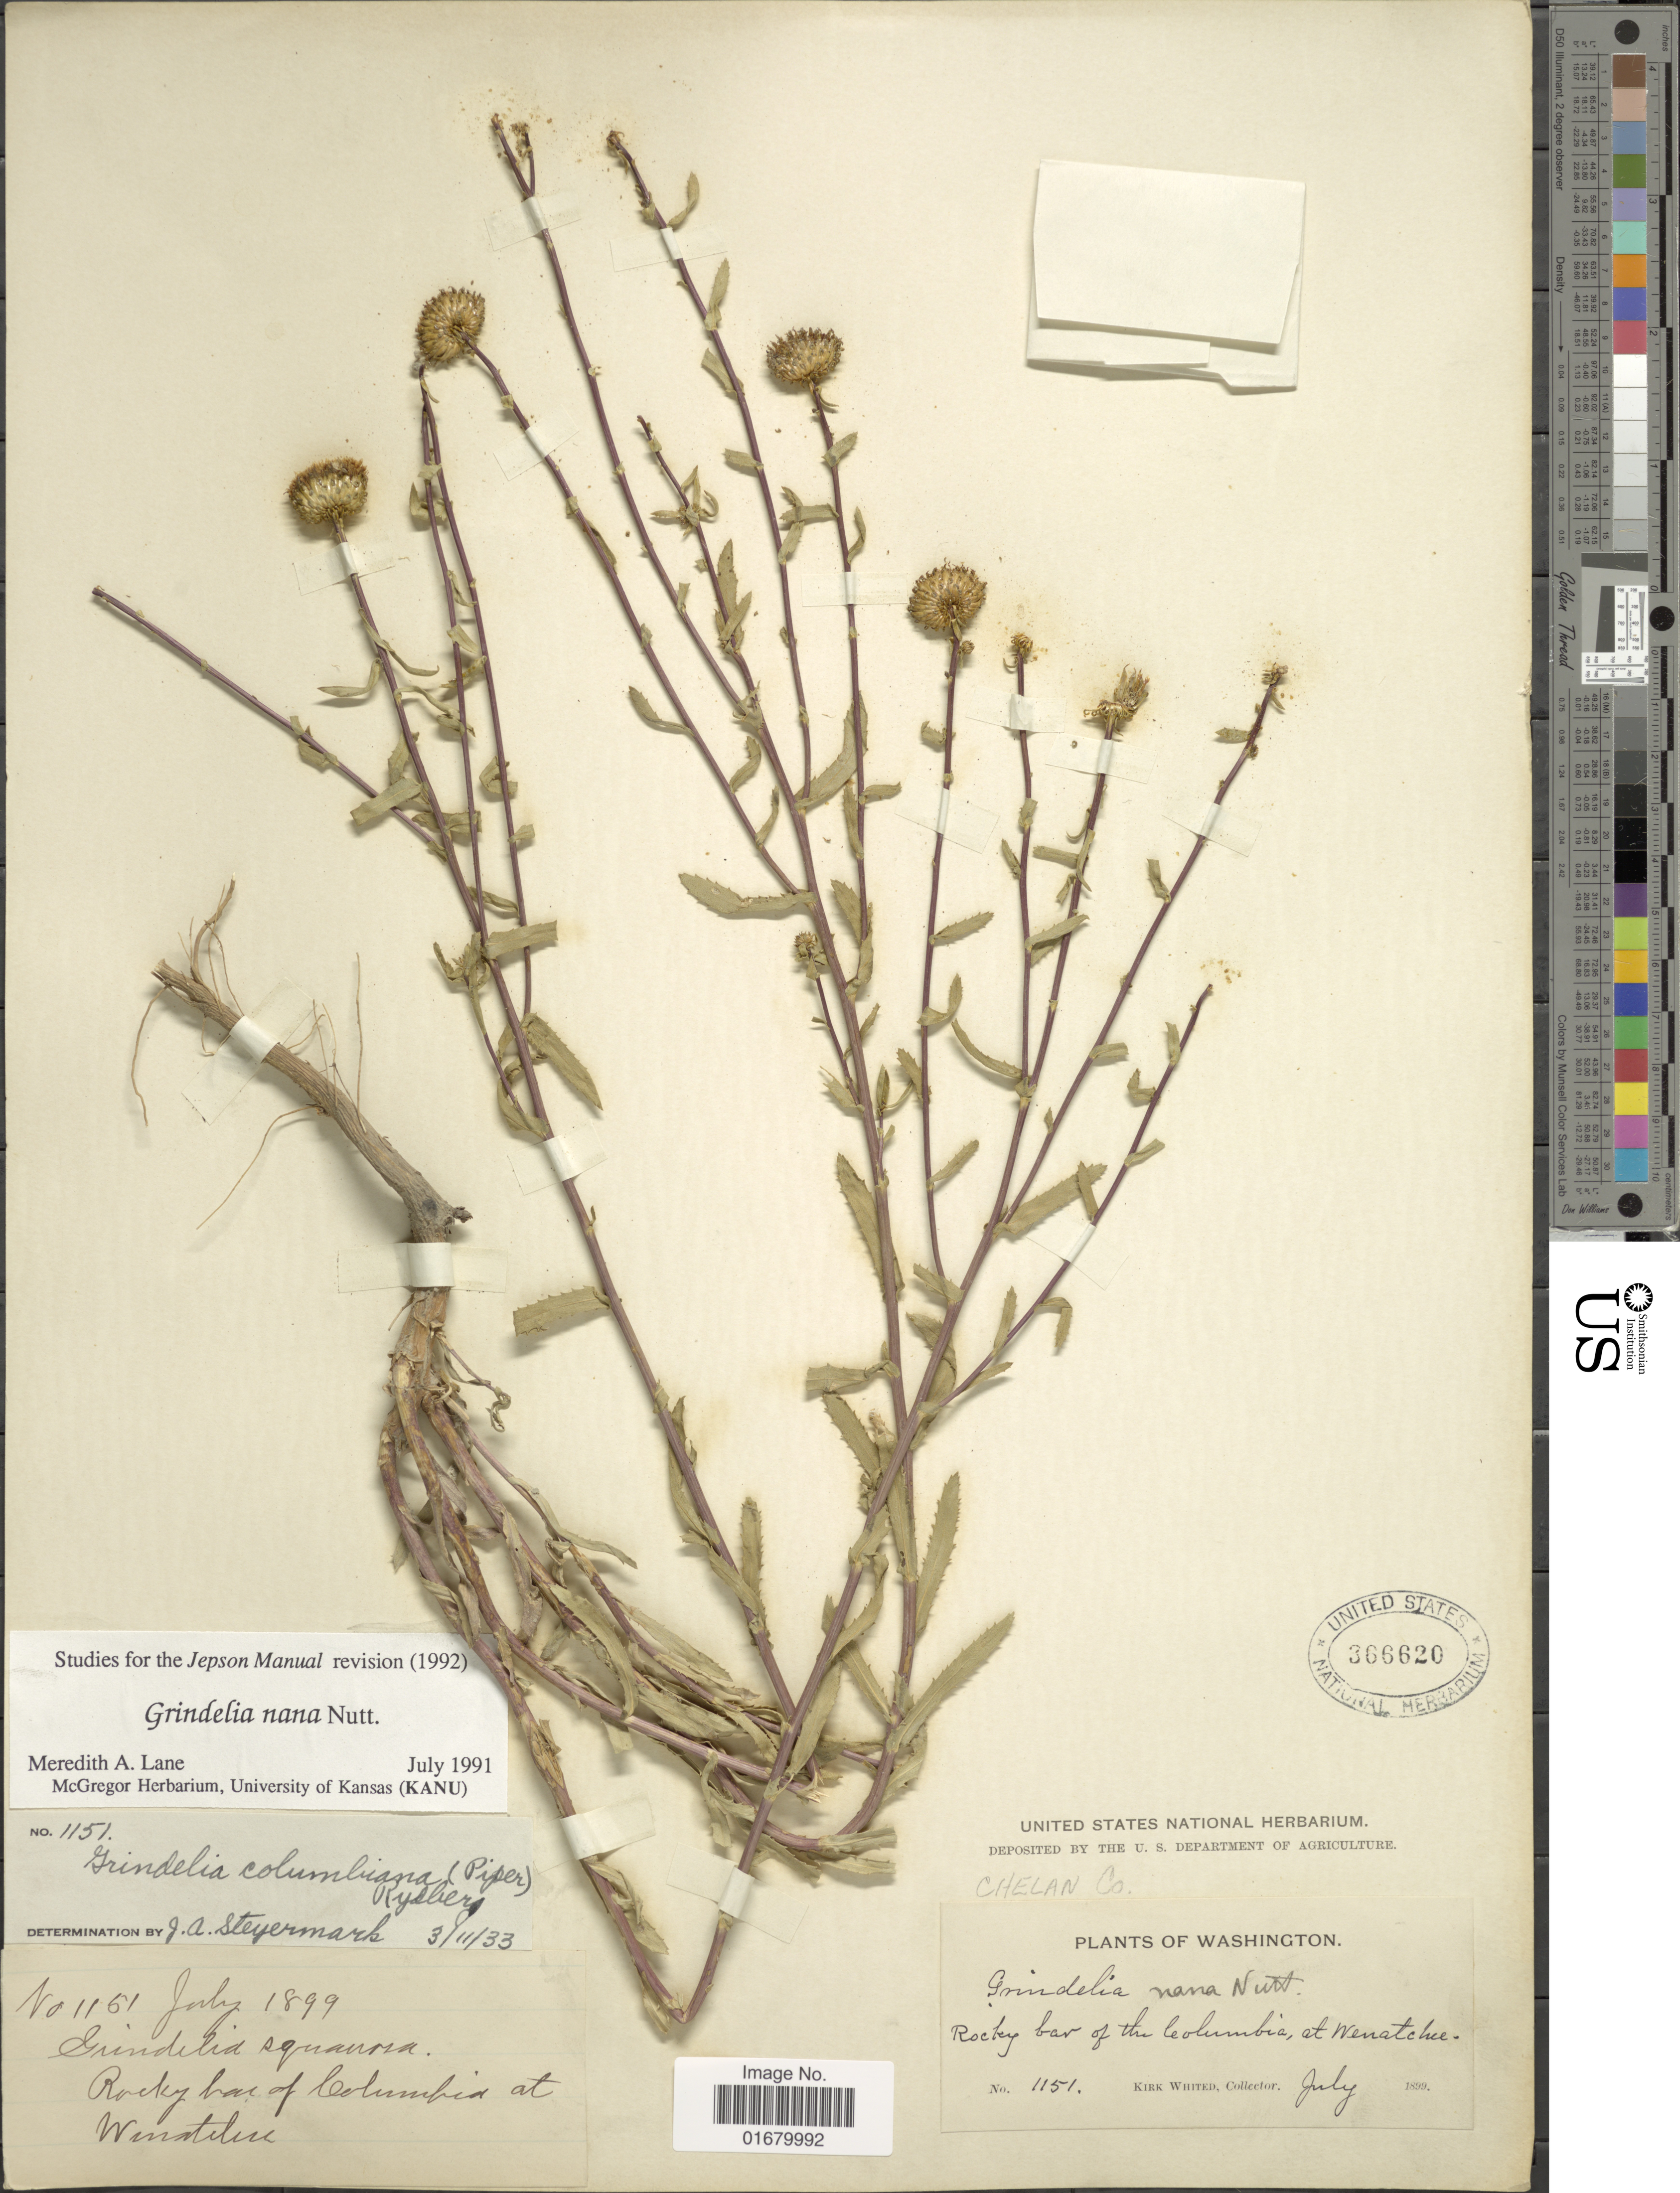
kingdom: Plantae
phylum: Tracheophyta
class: Magnoliopsida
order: Asterales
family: Asteraceae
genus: Grindelia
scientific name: Grindelia nana var. nana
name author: Nutt.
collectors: K. Whited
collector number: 1151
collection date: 1899-07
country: United States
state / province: Washington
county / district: Chelan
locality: Rocky bar of the Colombia, at Wenatchee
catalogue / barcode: US 366620